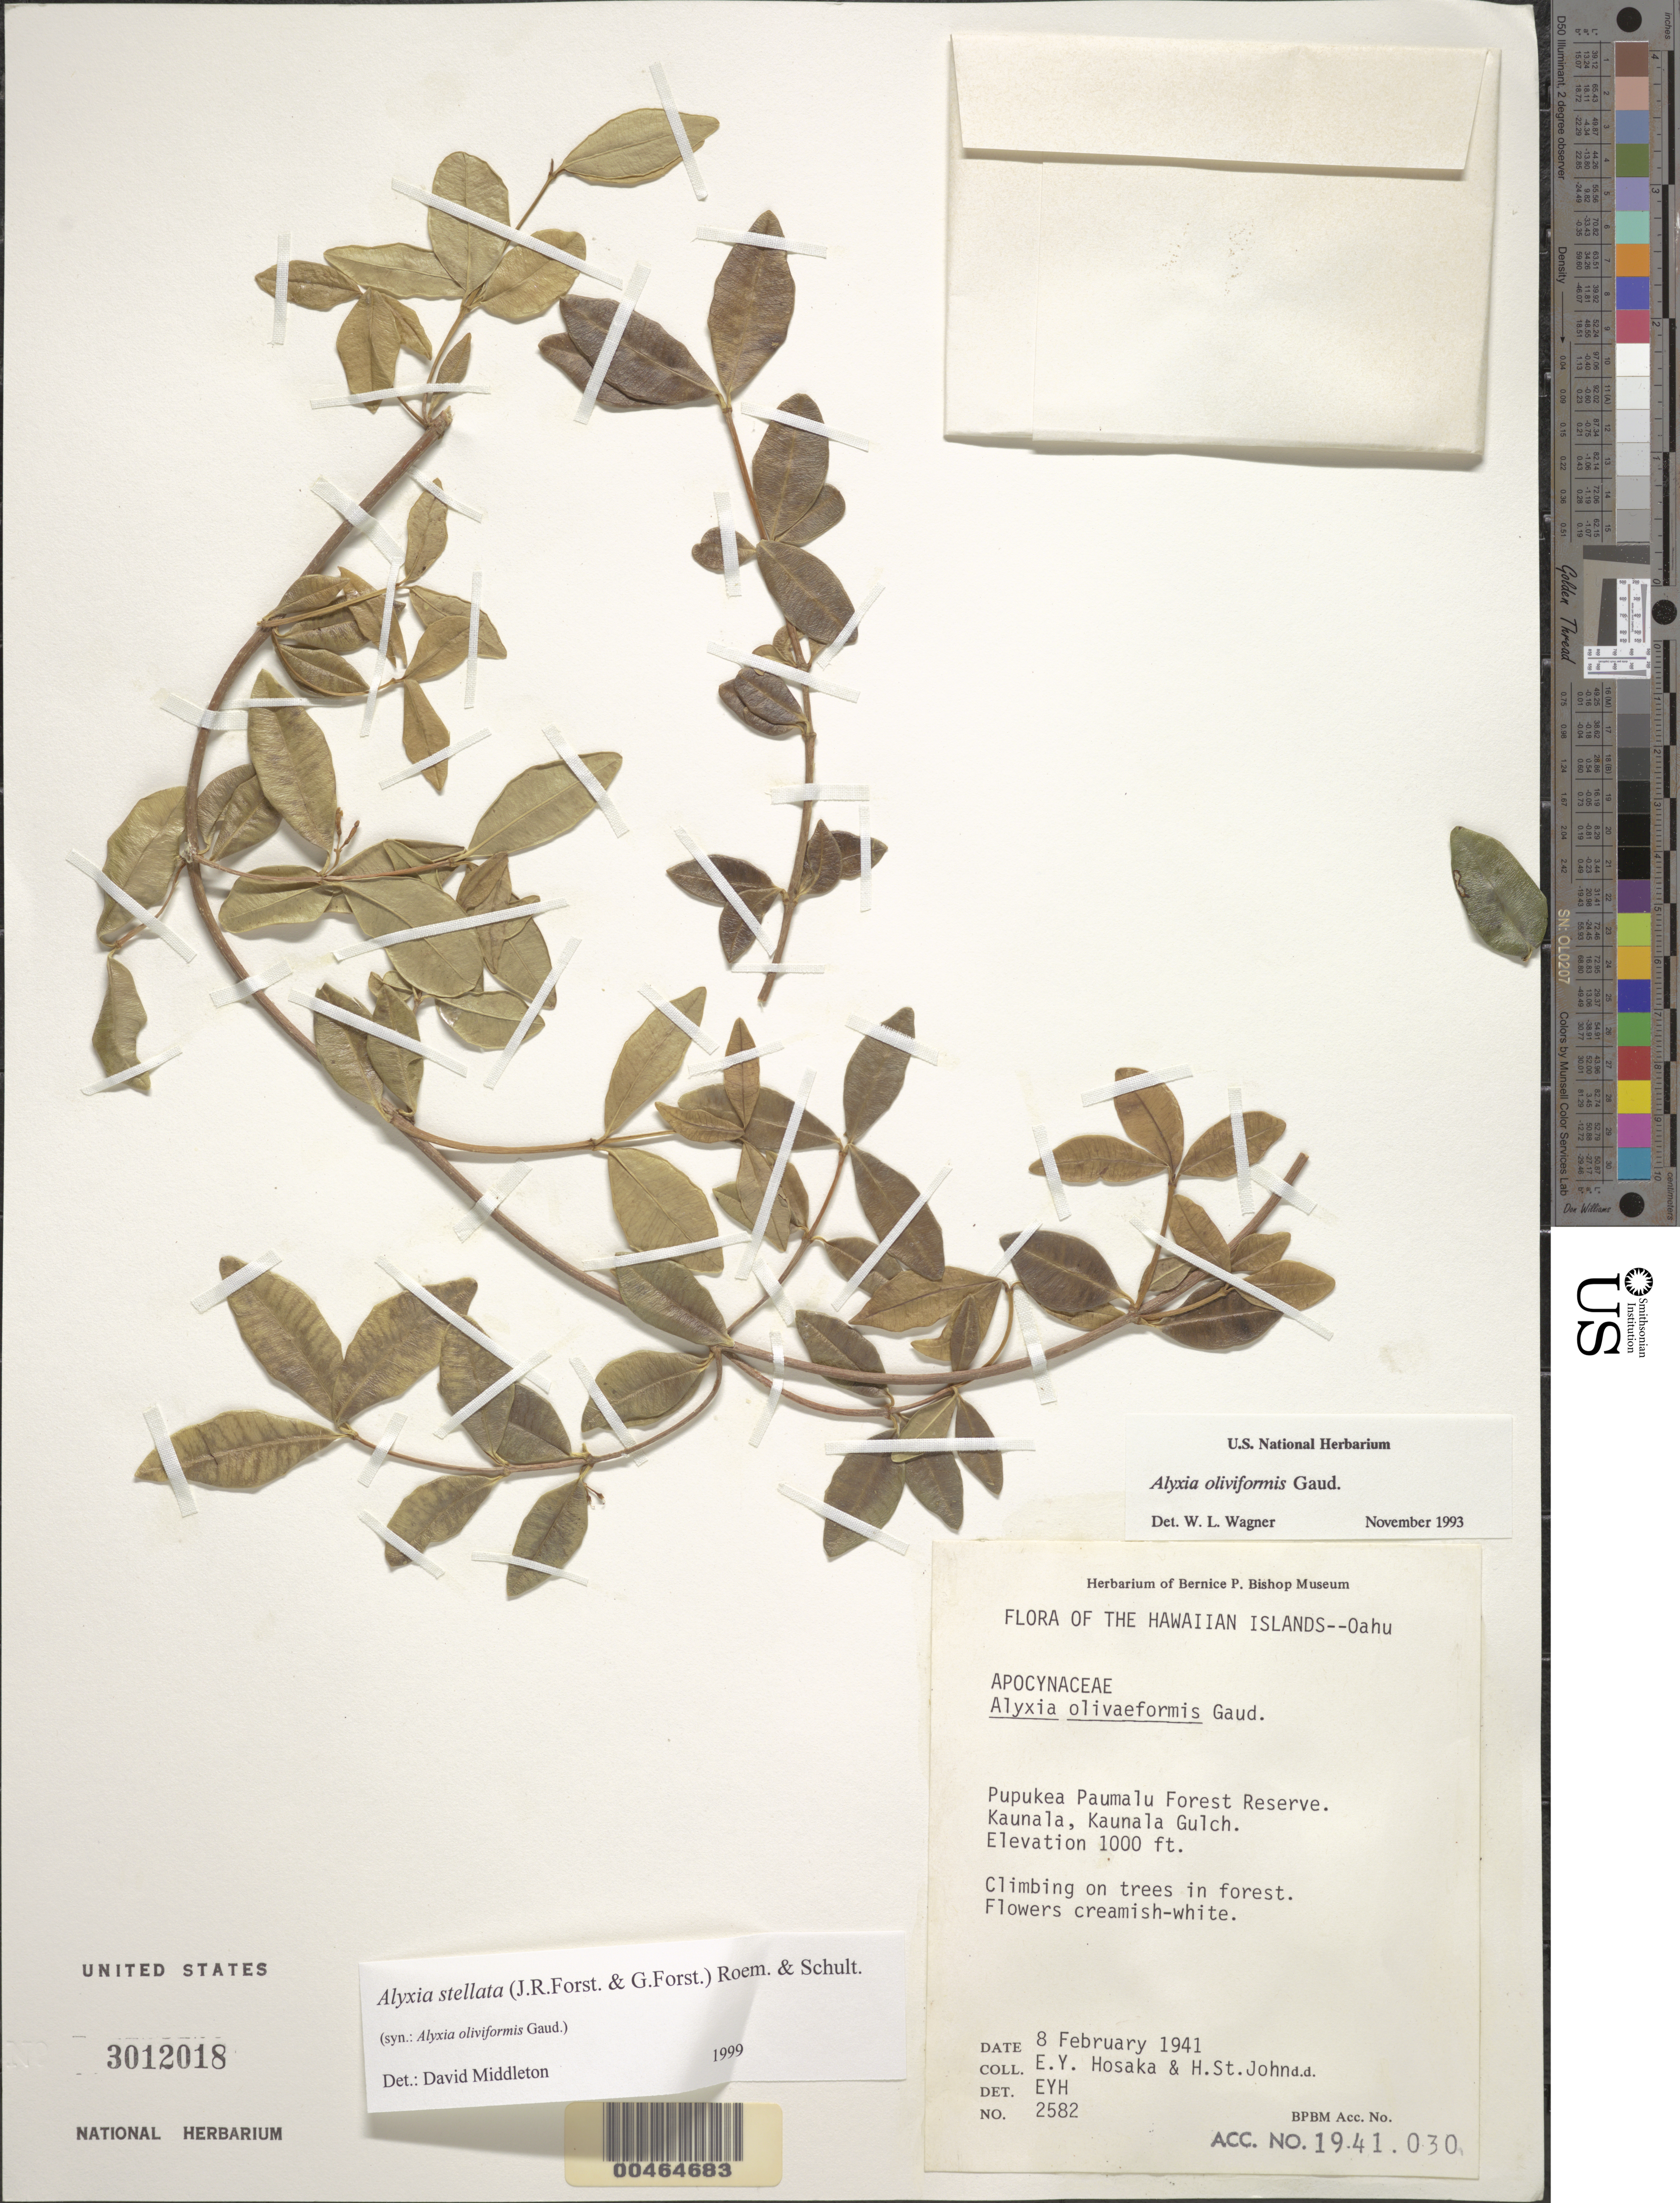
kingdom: Plantae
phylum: Tracheophyta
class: Magnoliopsida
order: Gentianales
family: Apocynaceae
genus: Alyxia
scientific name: Alyxia stellata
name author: (J.R. Forst. & G. Forst.) Roem. & Schult.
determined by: Middleton, D. J.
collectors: E. Y. Hosaka & H. St. John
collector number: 2582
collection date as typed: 8 Feb 1941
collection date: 1941-02-08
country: United States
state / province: Hawaii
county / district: Honolulu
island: Oahu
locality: Pupukea Paumalu Forest Reserve, Kaunala, Kaunala Gulch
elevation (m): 305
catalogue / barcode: US 3012018